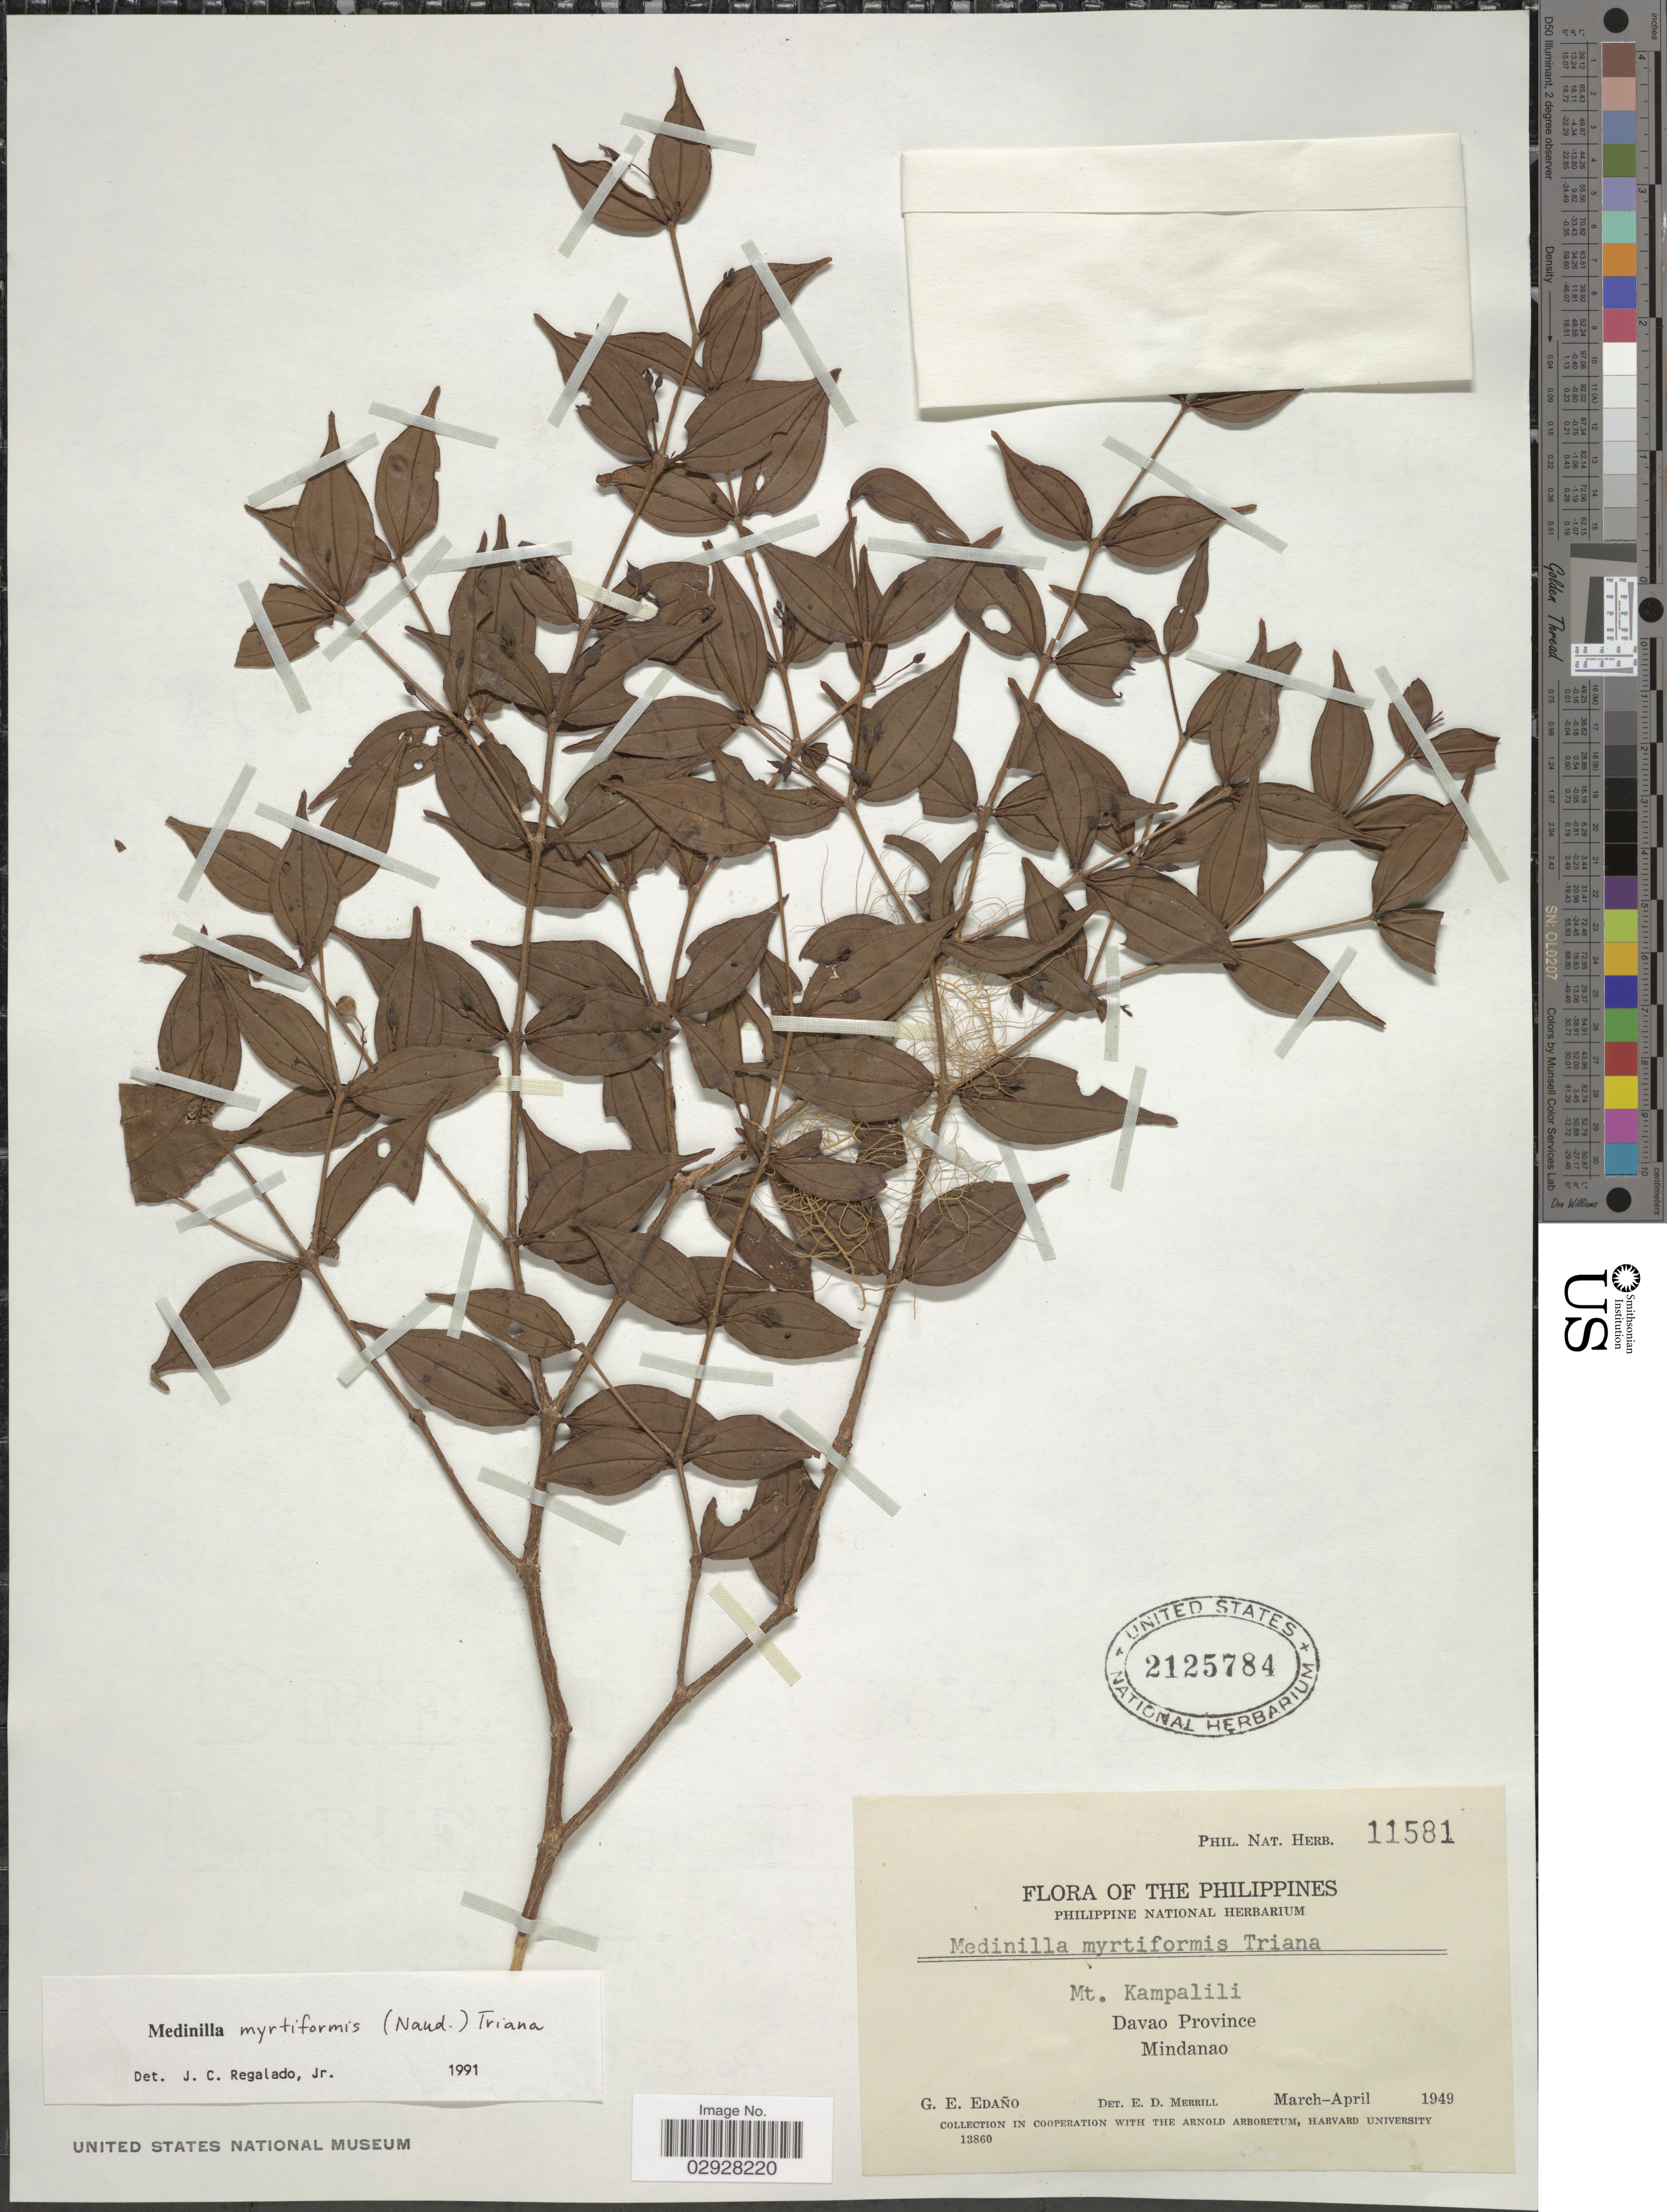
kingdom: Plantae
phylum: Tracheophyta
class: Magnoliopsida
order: Myrtales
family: Melastomataceae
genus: Medinilla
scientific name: Medinilla myrtiformis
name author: (Naudin) Triana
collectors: G. E. Edaño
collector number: Phil. Nat. Herb. 11581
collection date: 1949-03/1949-04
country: Philippines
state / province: Davao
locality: Mt. Kampalili, Davao Province, Mindanao.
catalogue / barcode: US 2125784